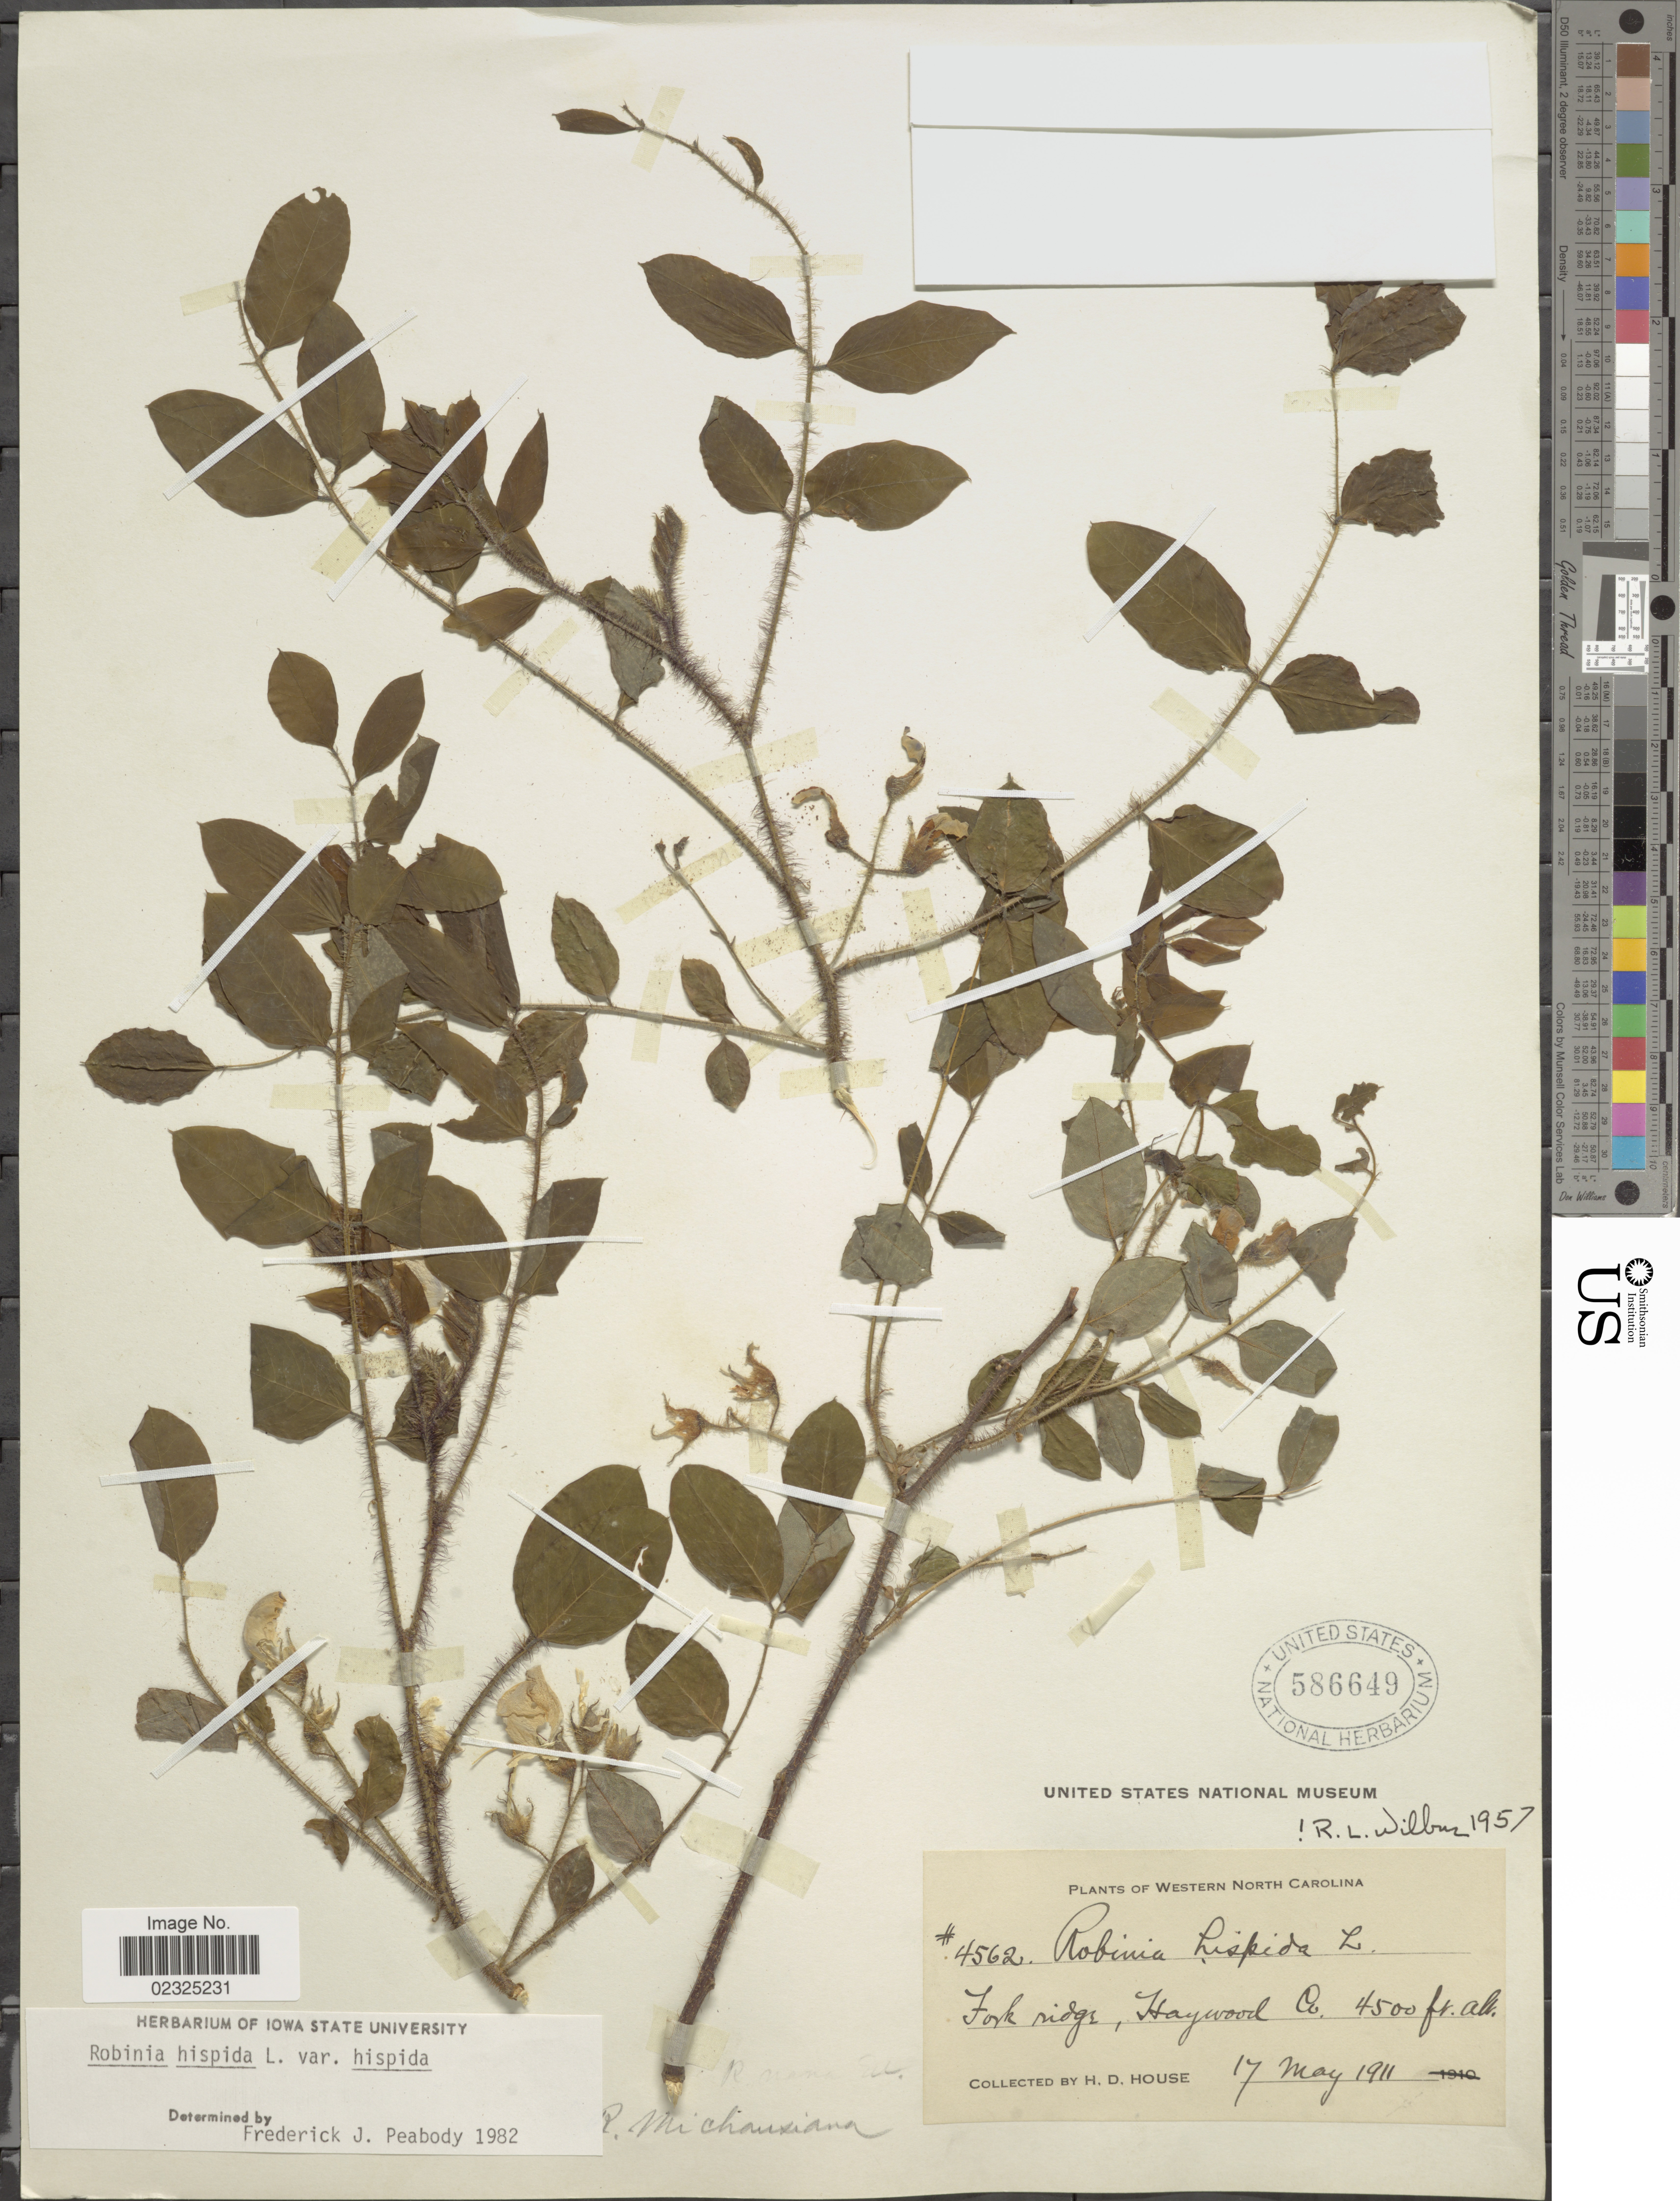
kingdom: Plantae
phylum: Tracheophyta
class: Magnoliopsida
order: Fabales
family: Fabaceae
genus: Robinia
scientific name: Robinia hispida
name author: L.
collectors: H. D. House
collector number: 4562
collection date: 1911-05-17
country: United States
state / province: North Carolina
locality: Western North Caolina, forke ridge, haywood Co.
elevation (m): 1372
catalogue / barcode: US 586649